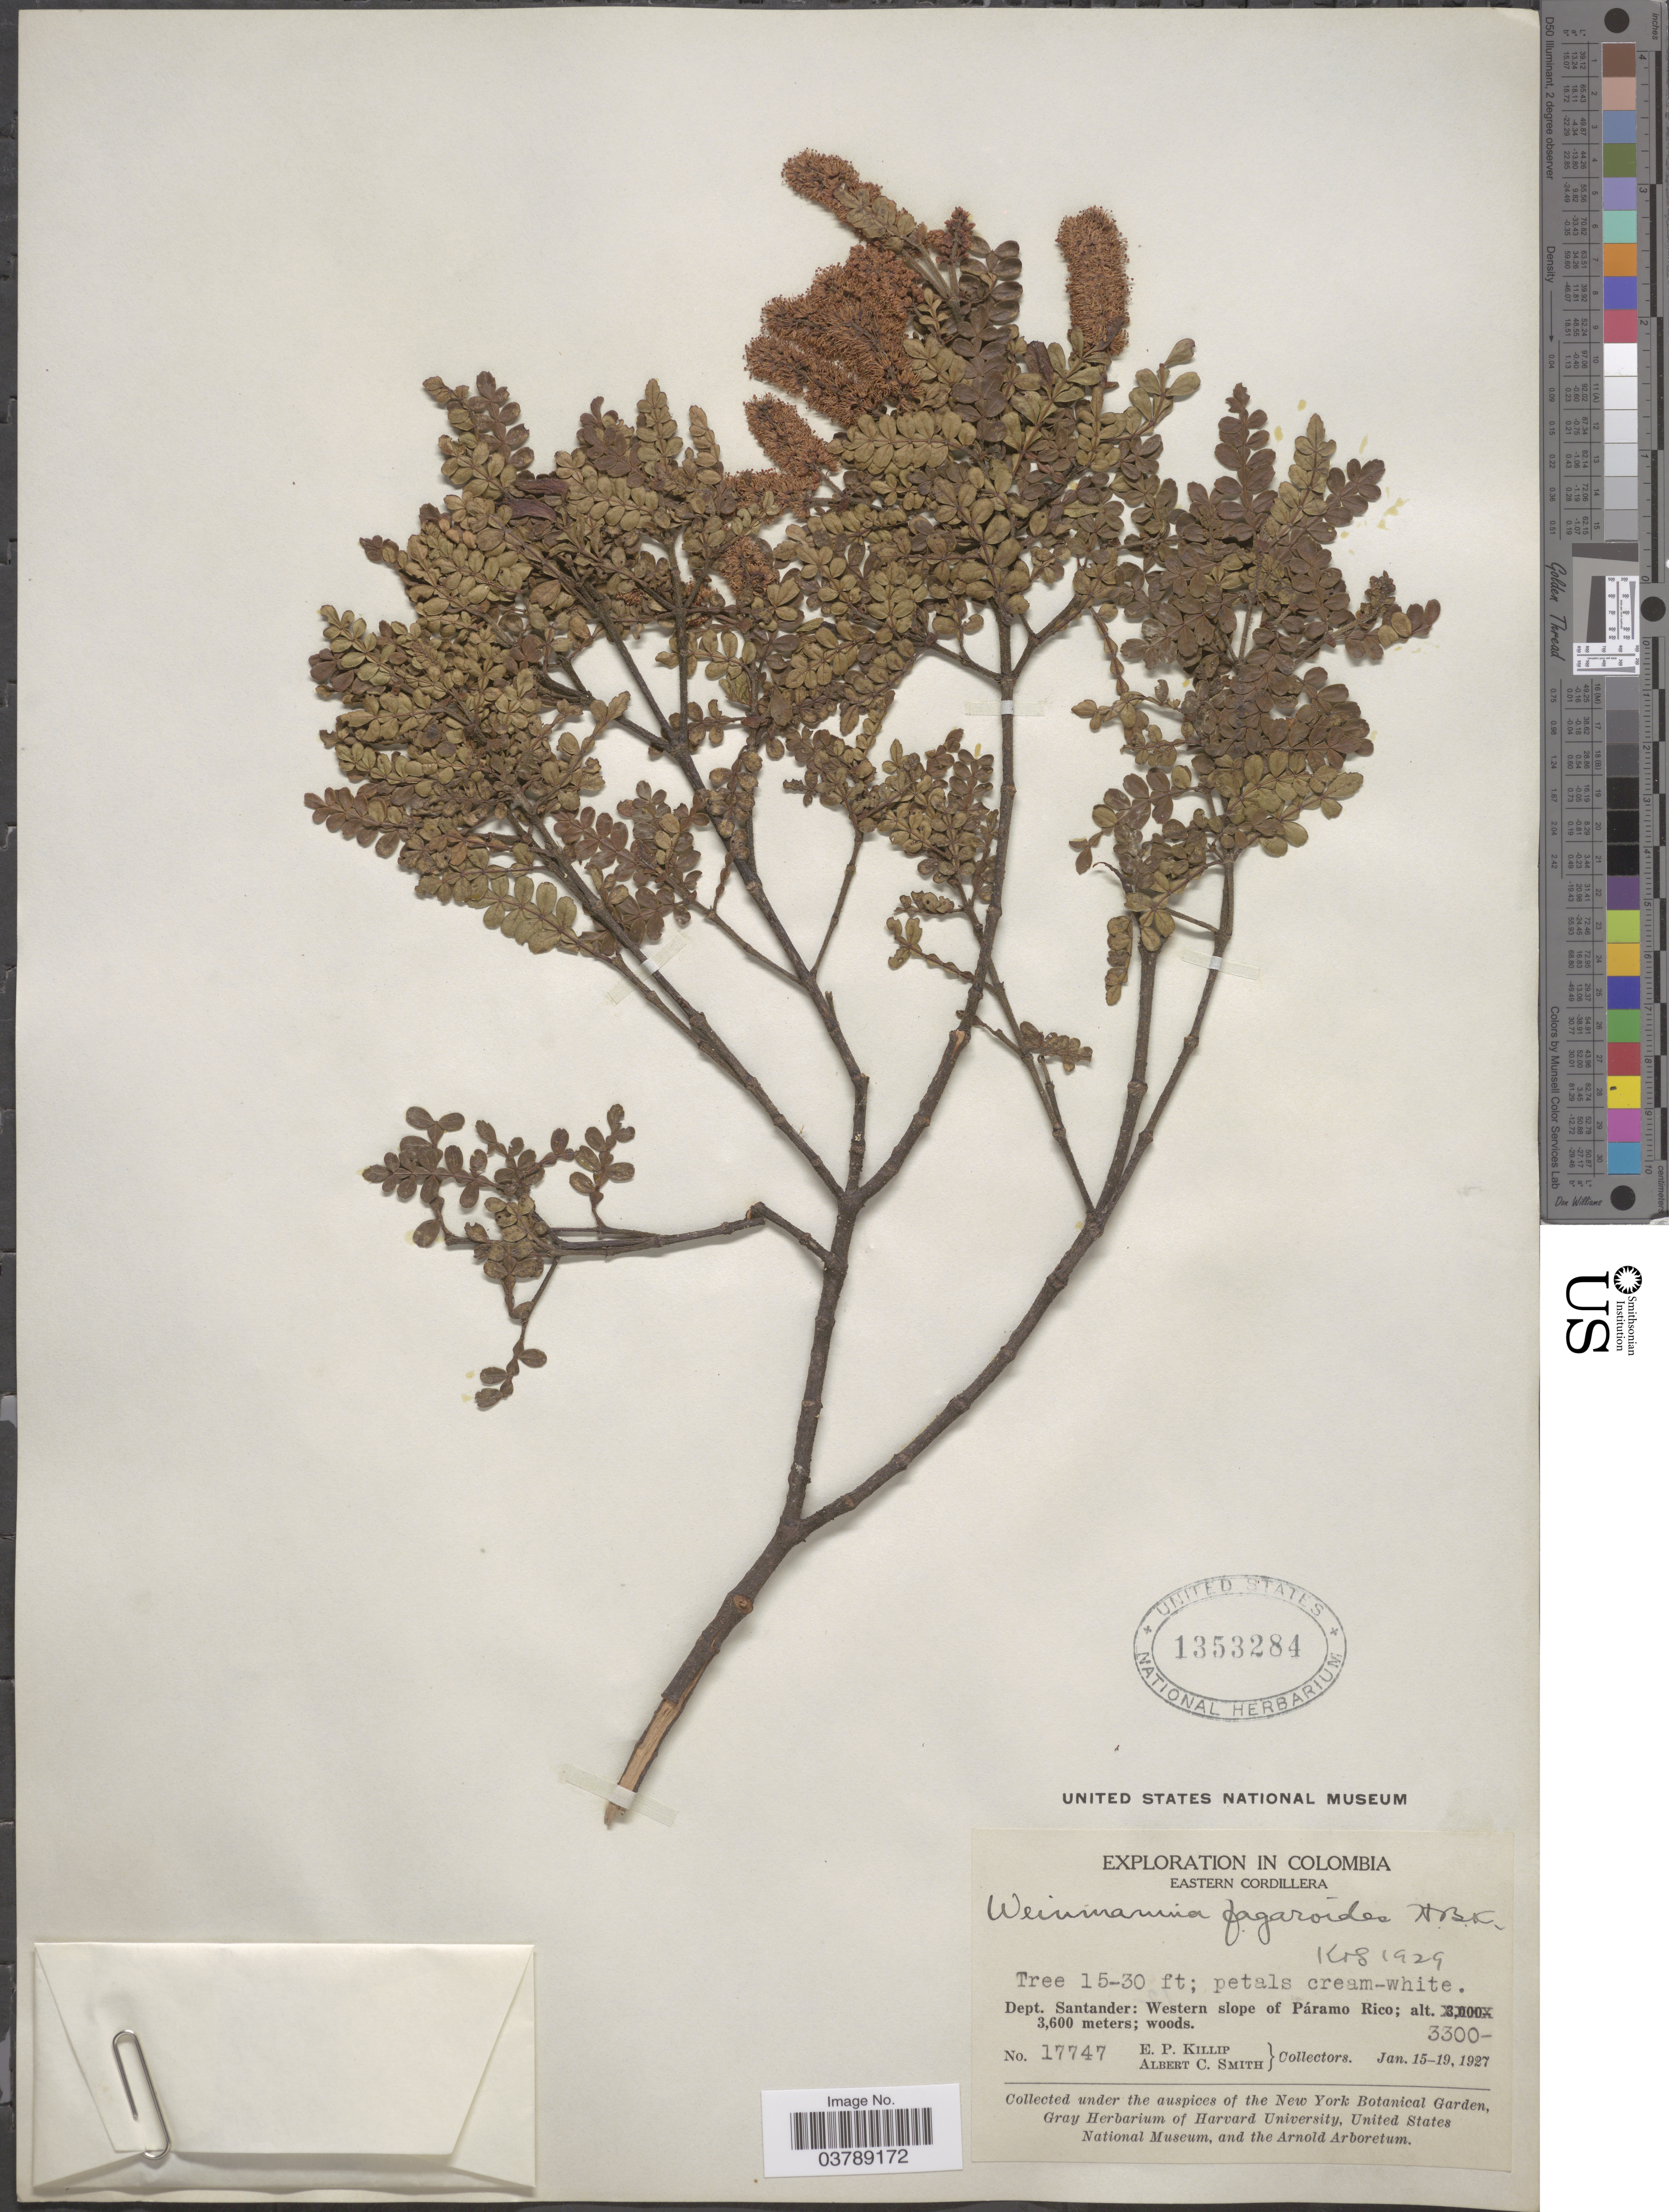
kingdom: Plantae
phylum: Tracheophyta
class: Magnoliopsida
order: Oxalidales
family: Cunoniaceae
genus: Weinmannia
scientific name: Weinmannia fagaroides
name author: Kunth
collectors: E. P. Killip & A. C. Smith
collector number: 17747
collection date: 1927-01-15/1927-01-19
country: Colombia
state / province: Santander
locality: Eastern Cordillera. Dept. Santander: Western slope of Páramo Rico.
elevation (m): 3300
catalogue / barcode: US 1353284